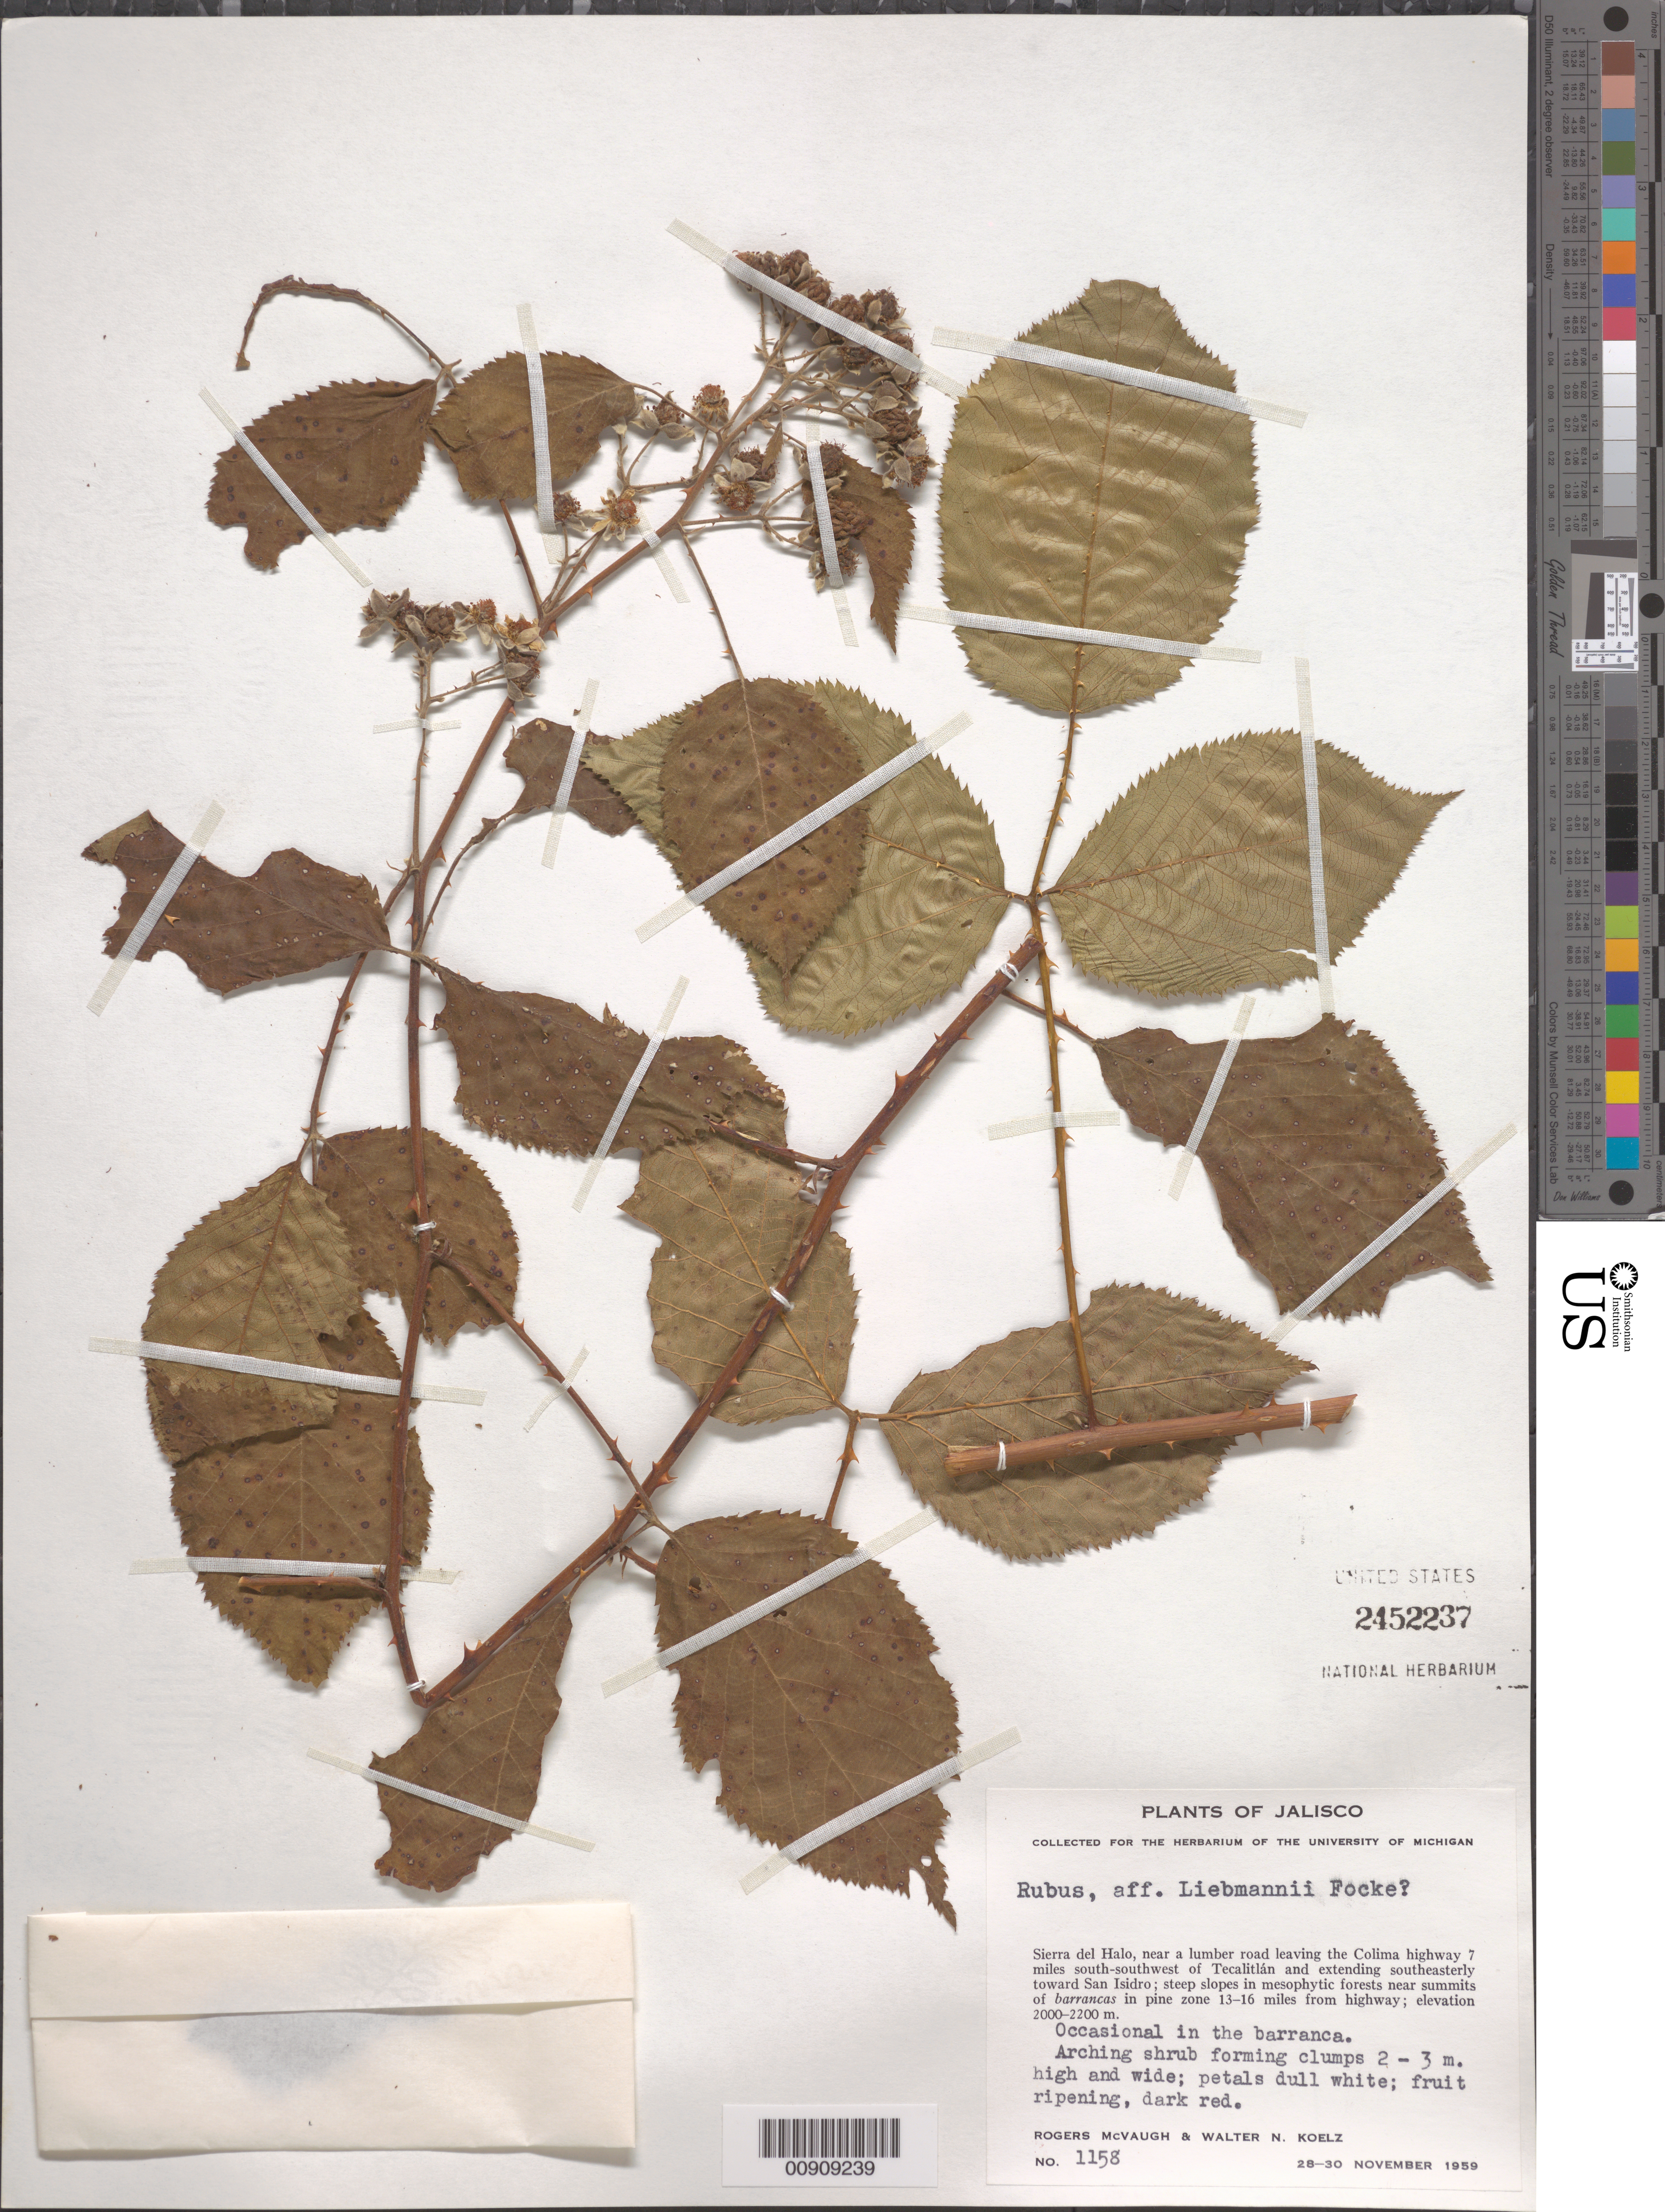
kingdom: Plantae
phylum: Tracheophyta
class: Magnoliopsida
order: Rosales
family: Rosaceae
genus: Rubus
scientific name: Rubus liebmannii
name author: Focke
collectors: R. McVaugh & W. N. Koelz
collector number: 1158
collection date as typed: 28 Nov 1959 to 30 Nov 1959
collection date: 1959-11-28/1959-11-30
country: Mexico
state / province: Jalisco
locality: Sierra del Halo, near a lumber road leaving the Colima highway 7 miles south-southwest of Tecalitlán and extending southeasterly toward San Isidro.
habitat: Steep slopes in mesophytic forests near summits of barrancas in pine zone 13-16 miles from highway.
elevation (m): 2200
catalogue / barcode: US 2452237